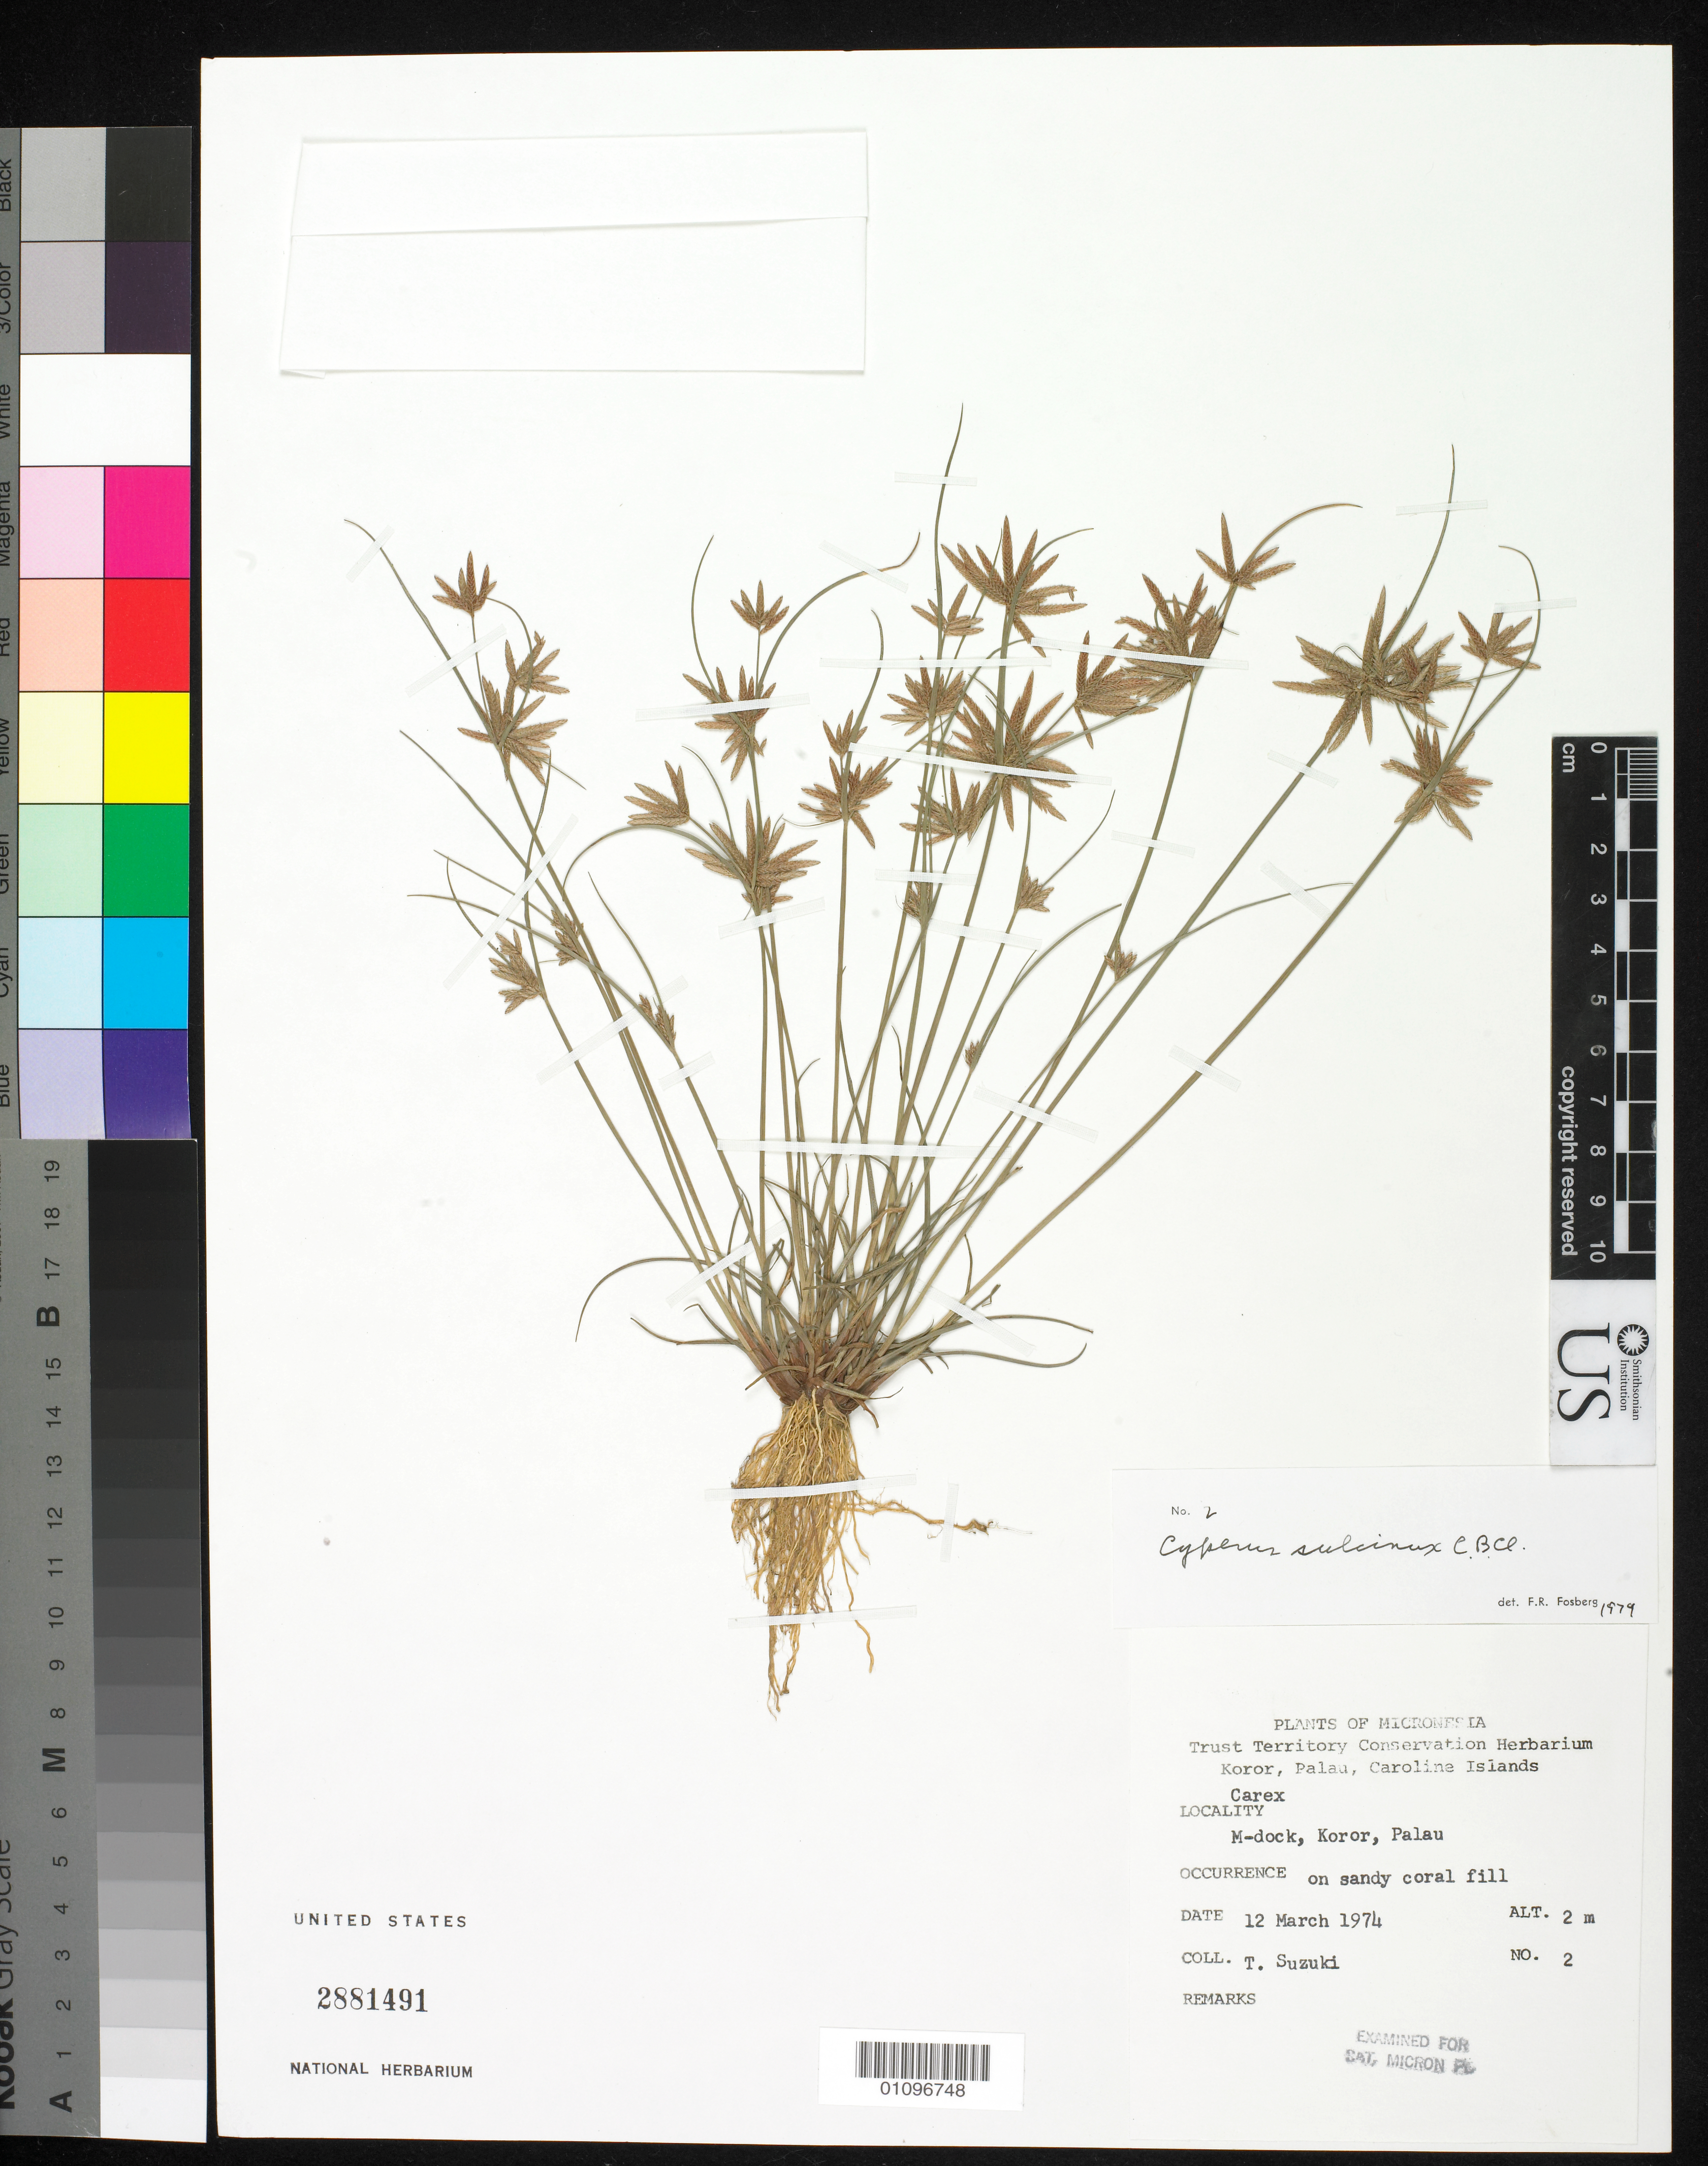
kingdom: Plantae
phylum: Tracheophyta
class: Liliopsida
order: Poales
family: Cyperaceae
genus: Cyperus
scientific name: Cyperus flavidus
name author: Retz.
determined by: Strong, Mark T., (BOT), Smithsonian Institution - National Museum of Natural History (UNITED STATES)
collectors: T. Suzuki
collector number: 2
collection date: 1974-03-12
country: Palau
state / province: Koror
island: Oreor (Koror)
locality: M-dock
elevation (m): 2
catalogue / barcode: US 2881491